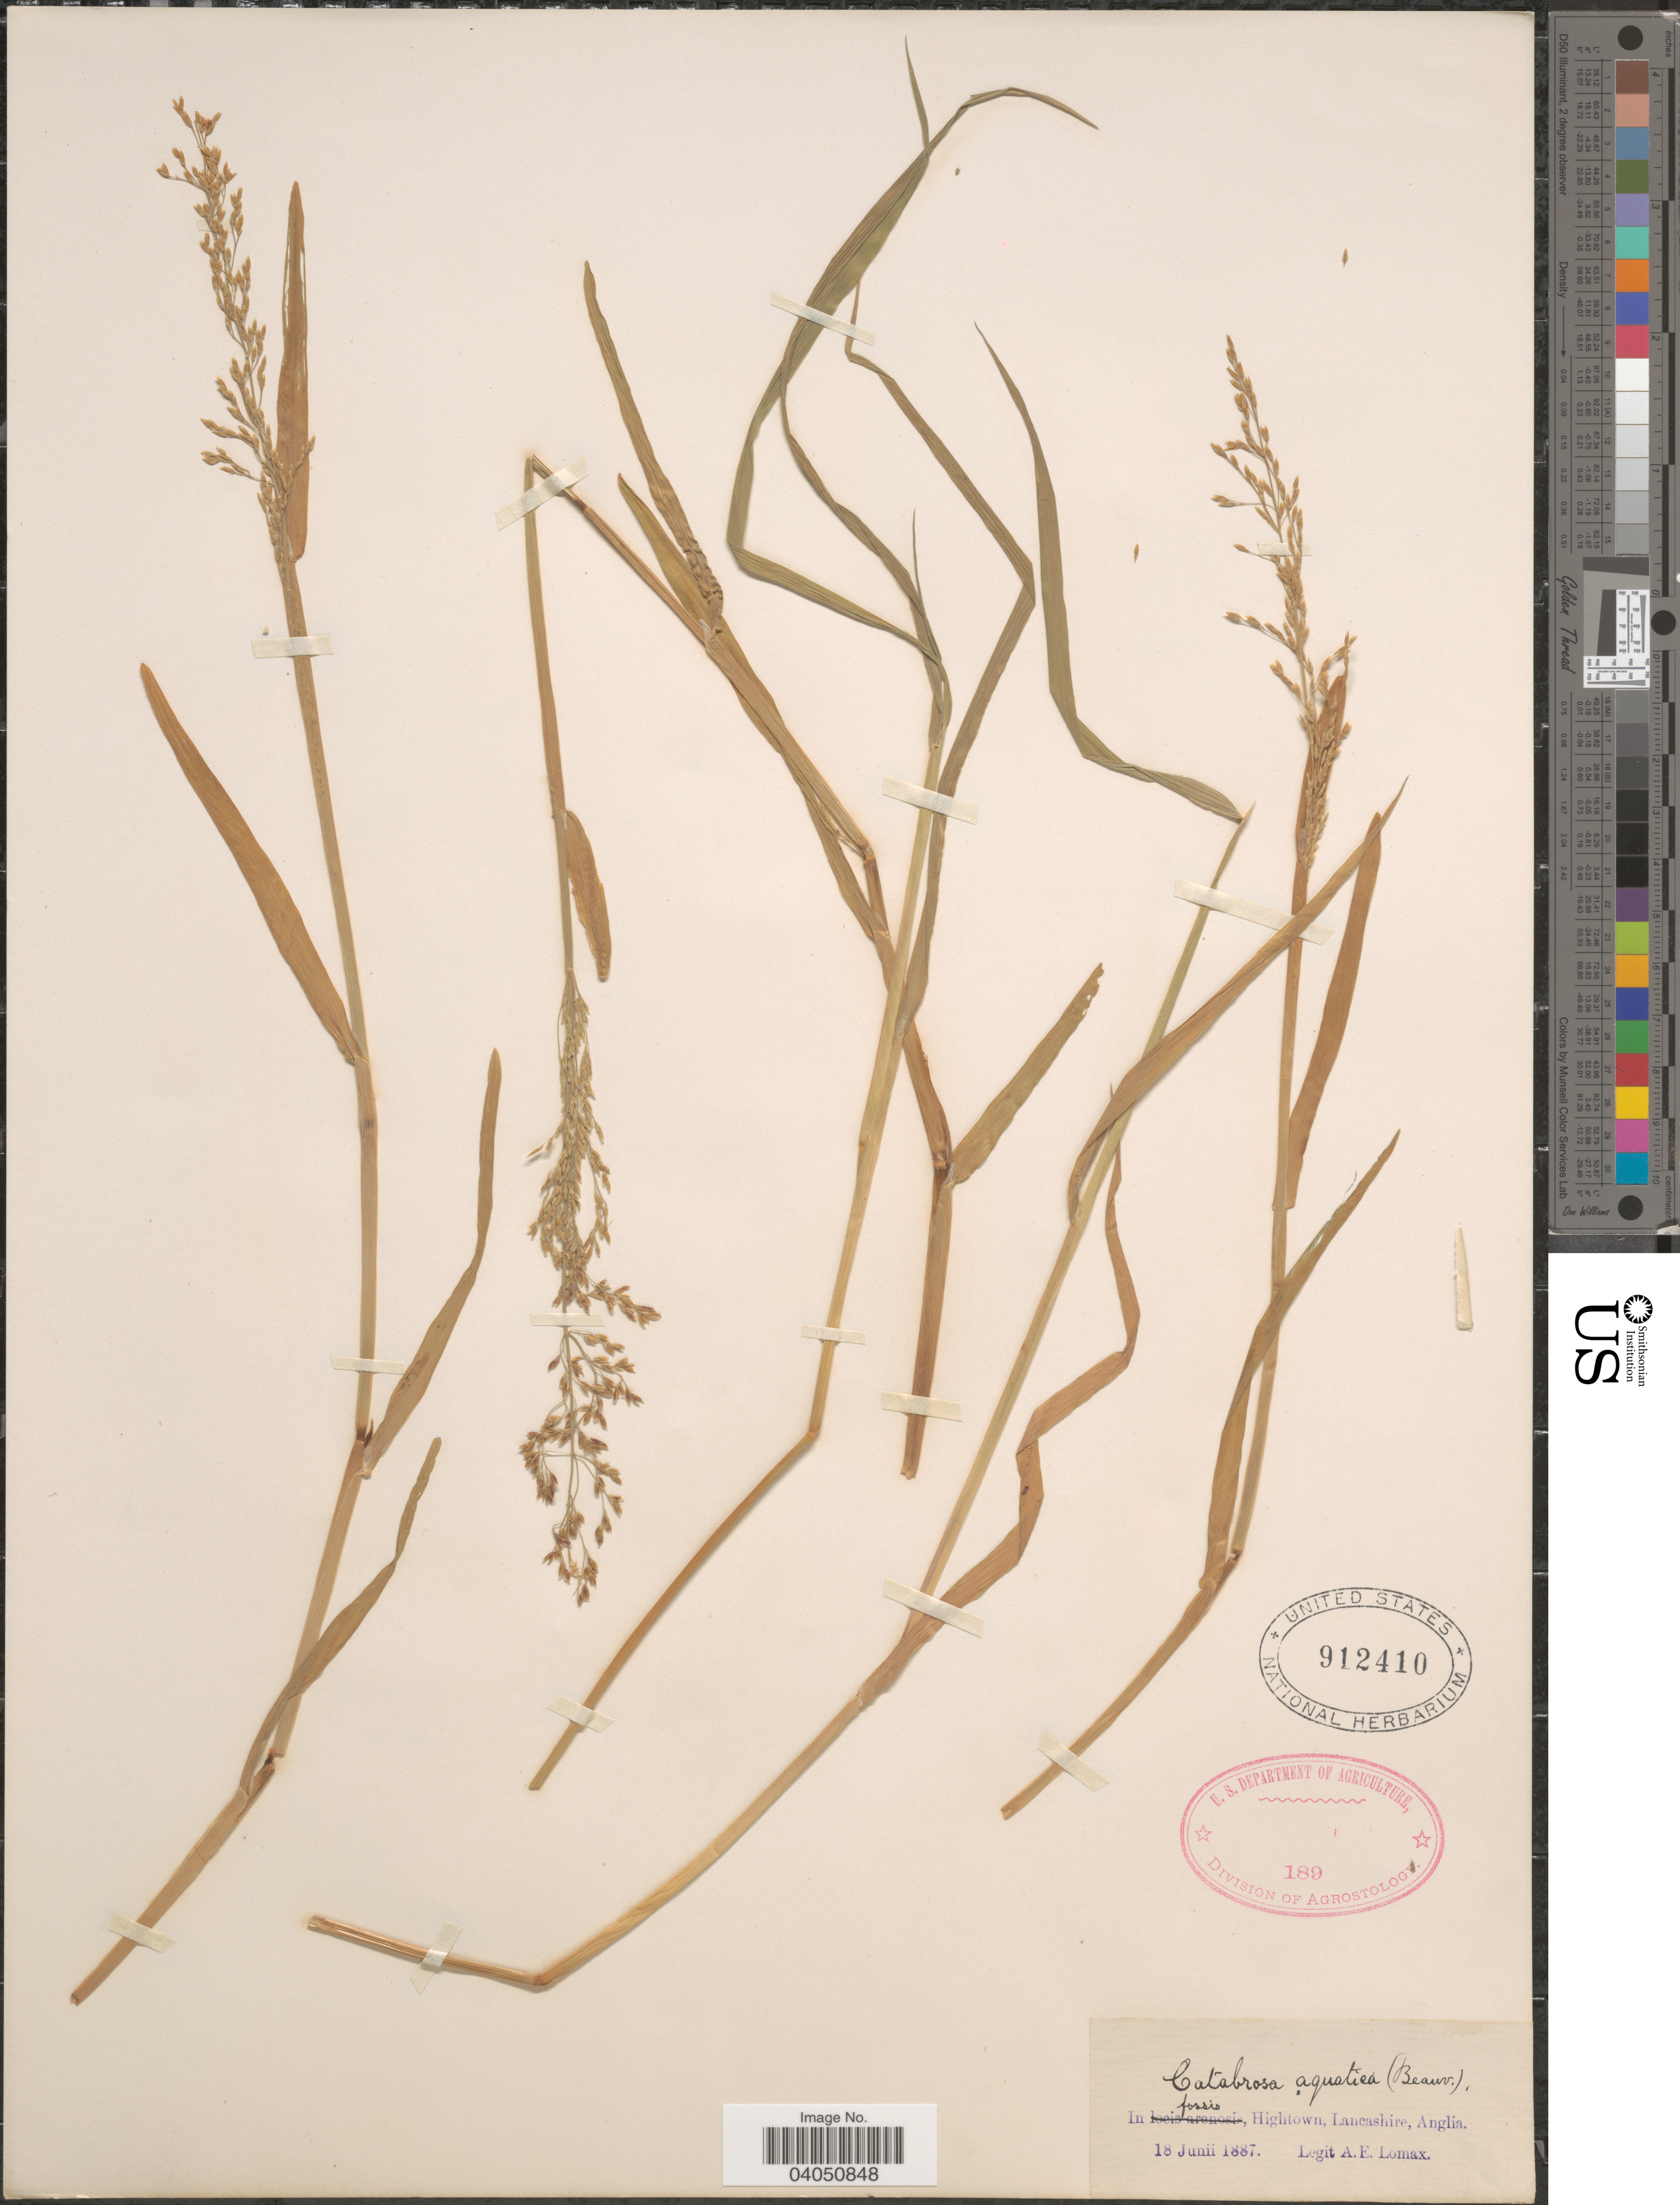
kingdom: Plantae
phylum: Tracheophyta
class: Liliopsida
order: Poales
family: Poaceae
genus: Catabrosa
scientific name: Catabrosa aquatica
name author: (L.) P. Beauv.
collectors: A. Lomax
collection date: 1887-06-18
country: United Kingdom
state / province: England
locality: In fossis, Hightown, Lancashire, Anglia.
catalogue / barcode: US 912410